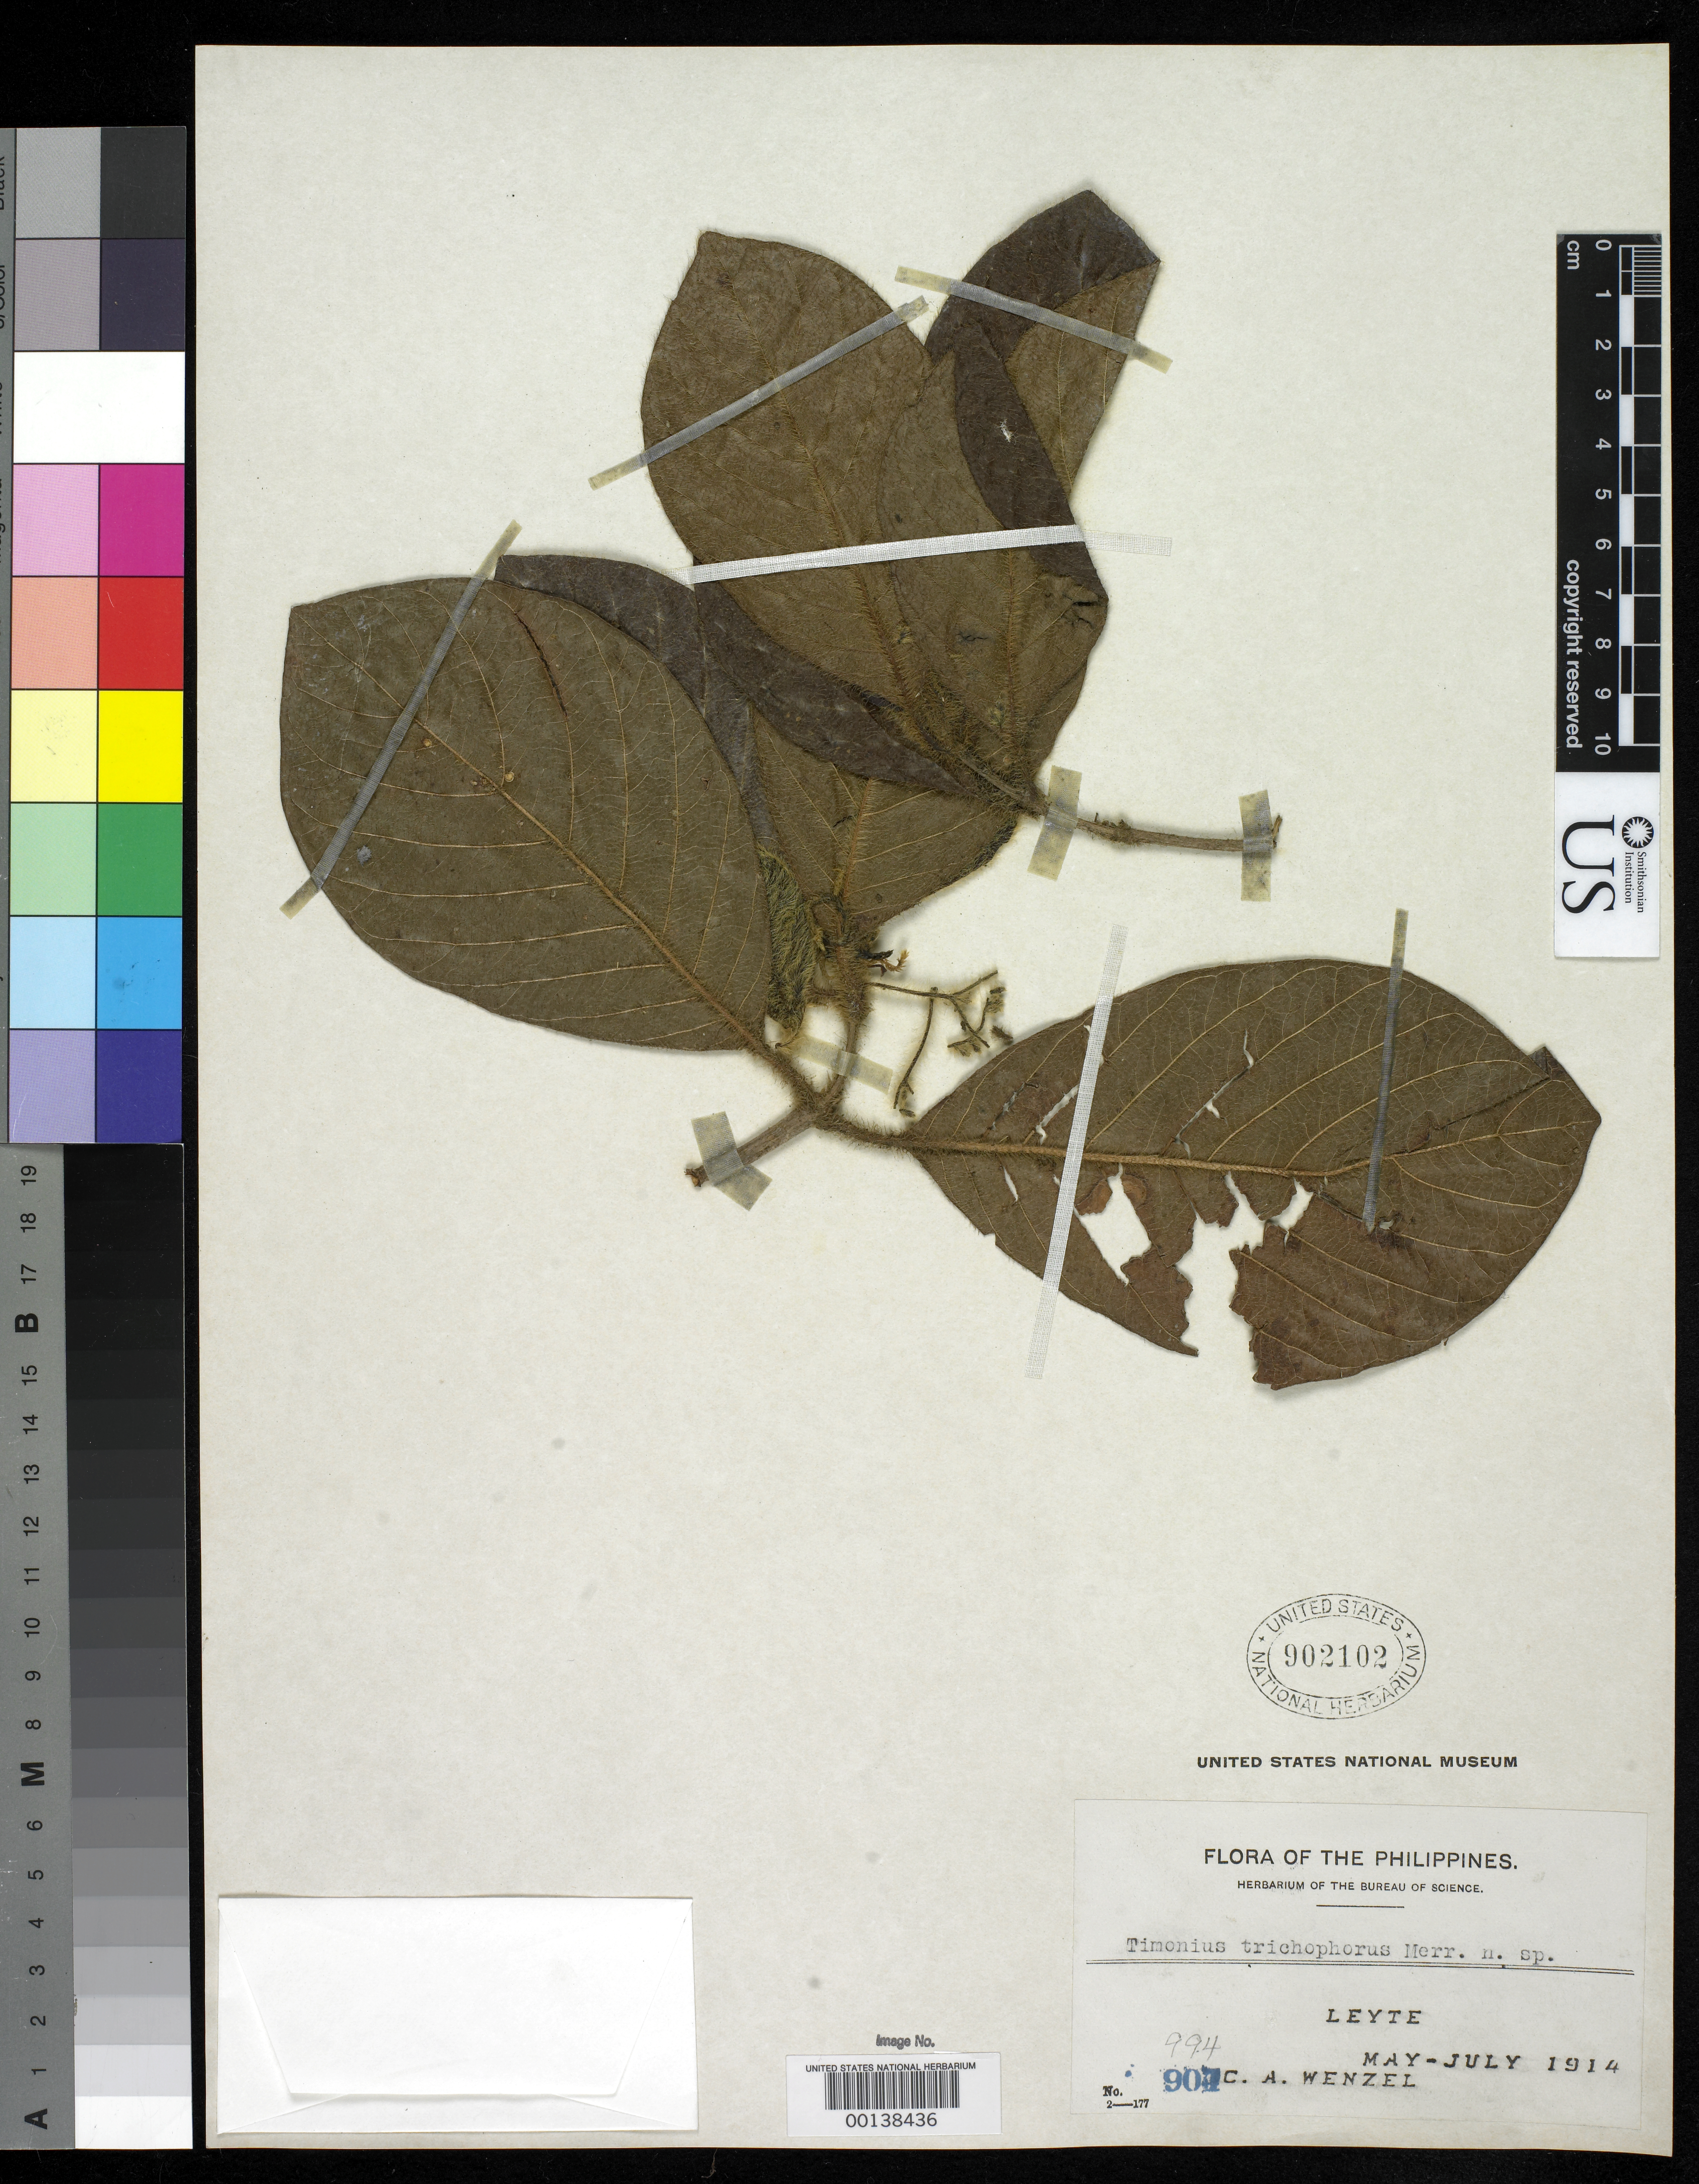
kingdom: Plantae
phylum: Tracheophyta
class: Magnoliopsida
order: Gentianales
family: Rubiaceae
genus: Timonius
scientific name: Timonius trichophorus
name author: Merr.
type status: Isotype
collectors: C. Wenzel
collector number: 904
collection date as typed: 13 Jun 1914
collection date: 1914-06-13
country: Philippines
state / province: Eastern Visayas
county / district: Leyte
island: Leyte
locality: Buenavista, near Jaro.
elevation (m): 500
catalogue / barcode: US 902102